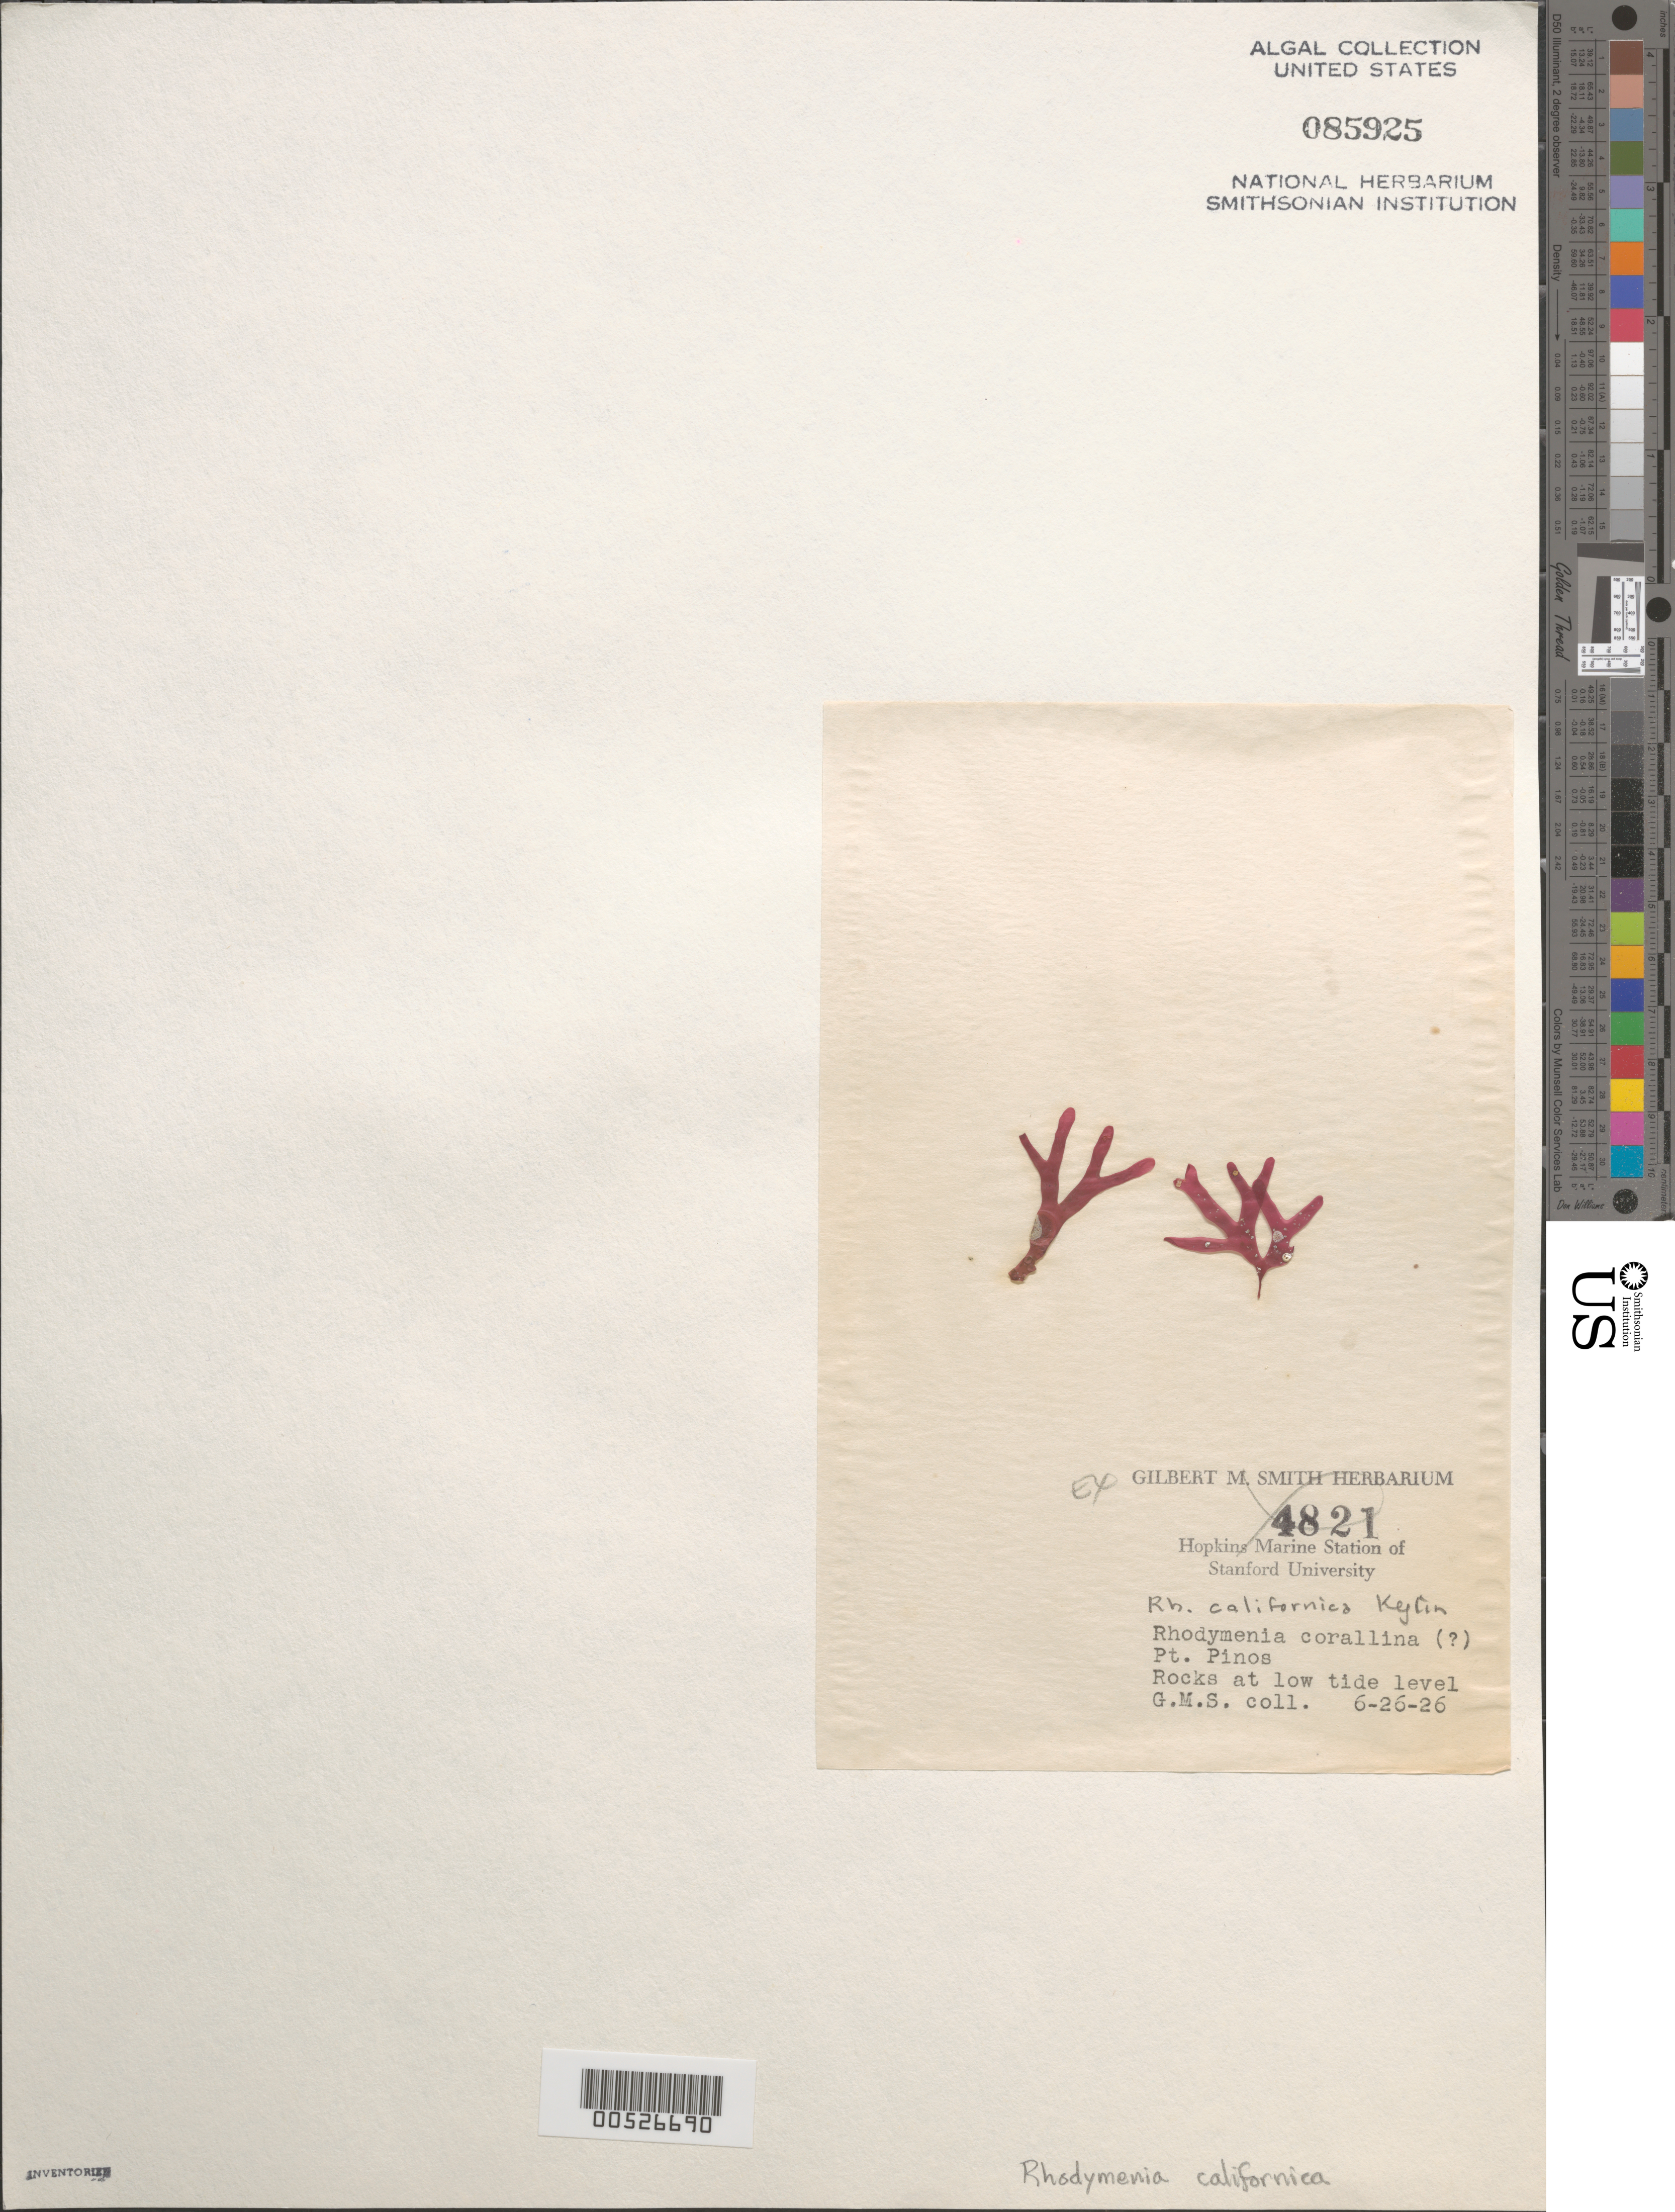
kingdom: Plantae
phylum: Rhodophyta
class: Florideophyceae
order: Rhodymeniales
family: Rhodymeniaceae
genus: Rhodymenia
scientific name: Rhodymenia californica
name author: Kylin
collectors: G. M. Smith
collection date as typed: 26 Jun 1926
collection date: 1926-06-26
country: United States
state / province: California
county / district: Monterey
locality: Point Pinos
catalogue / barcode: US 85925